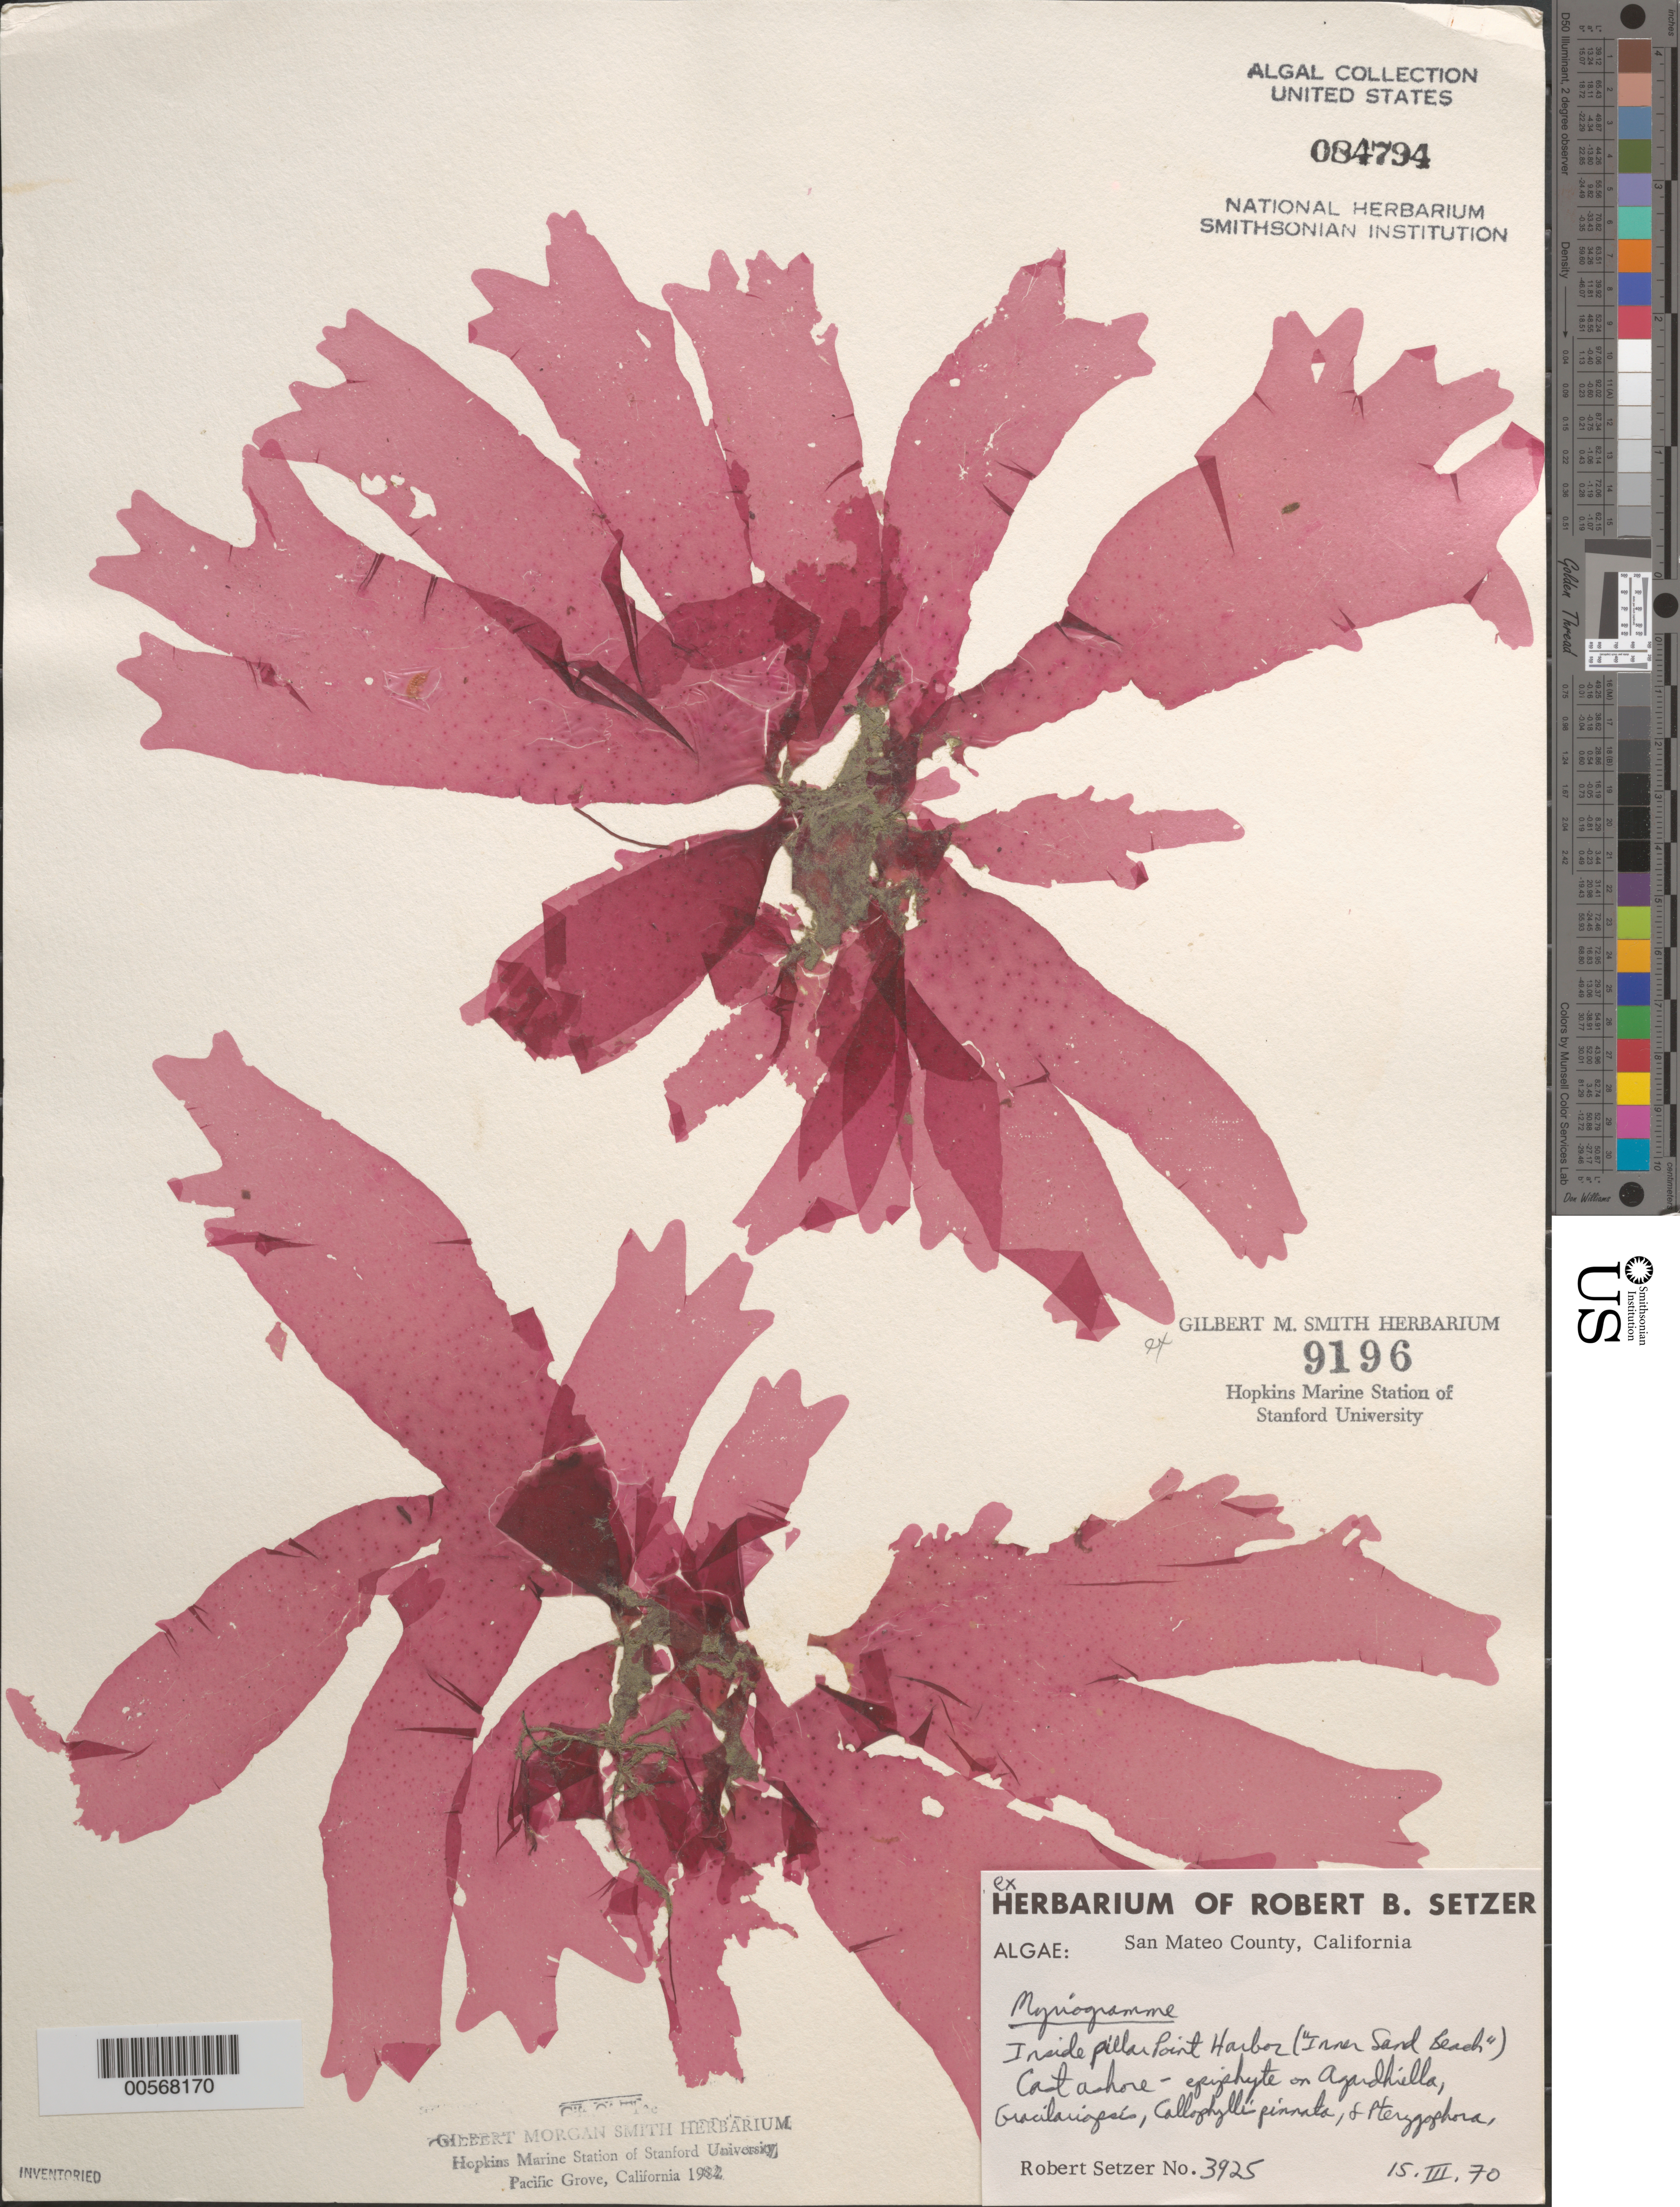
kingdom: Plantae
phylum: Rhodophyta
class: Florideophyceae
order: Ceramiales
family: Delesseriaceae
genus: Myriogramme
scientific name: Myriogramme sp.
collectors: R. Setzer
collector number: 3925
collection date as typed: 15 Mar 1970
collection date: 1970-03-15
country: United States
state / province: California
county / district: San Mateo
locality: Pillar Point Harbor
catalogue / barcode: US 84794